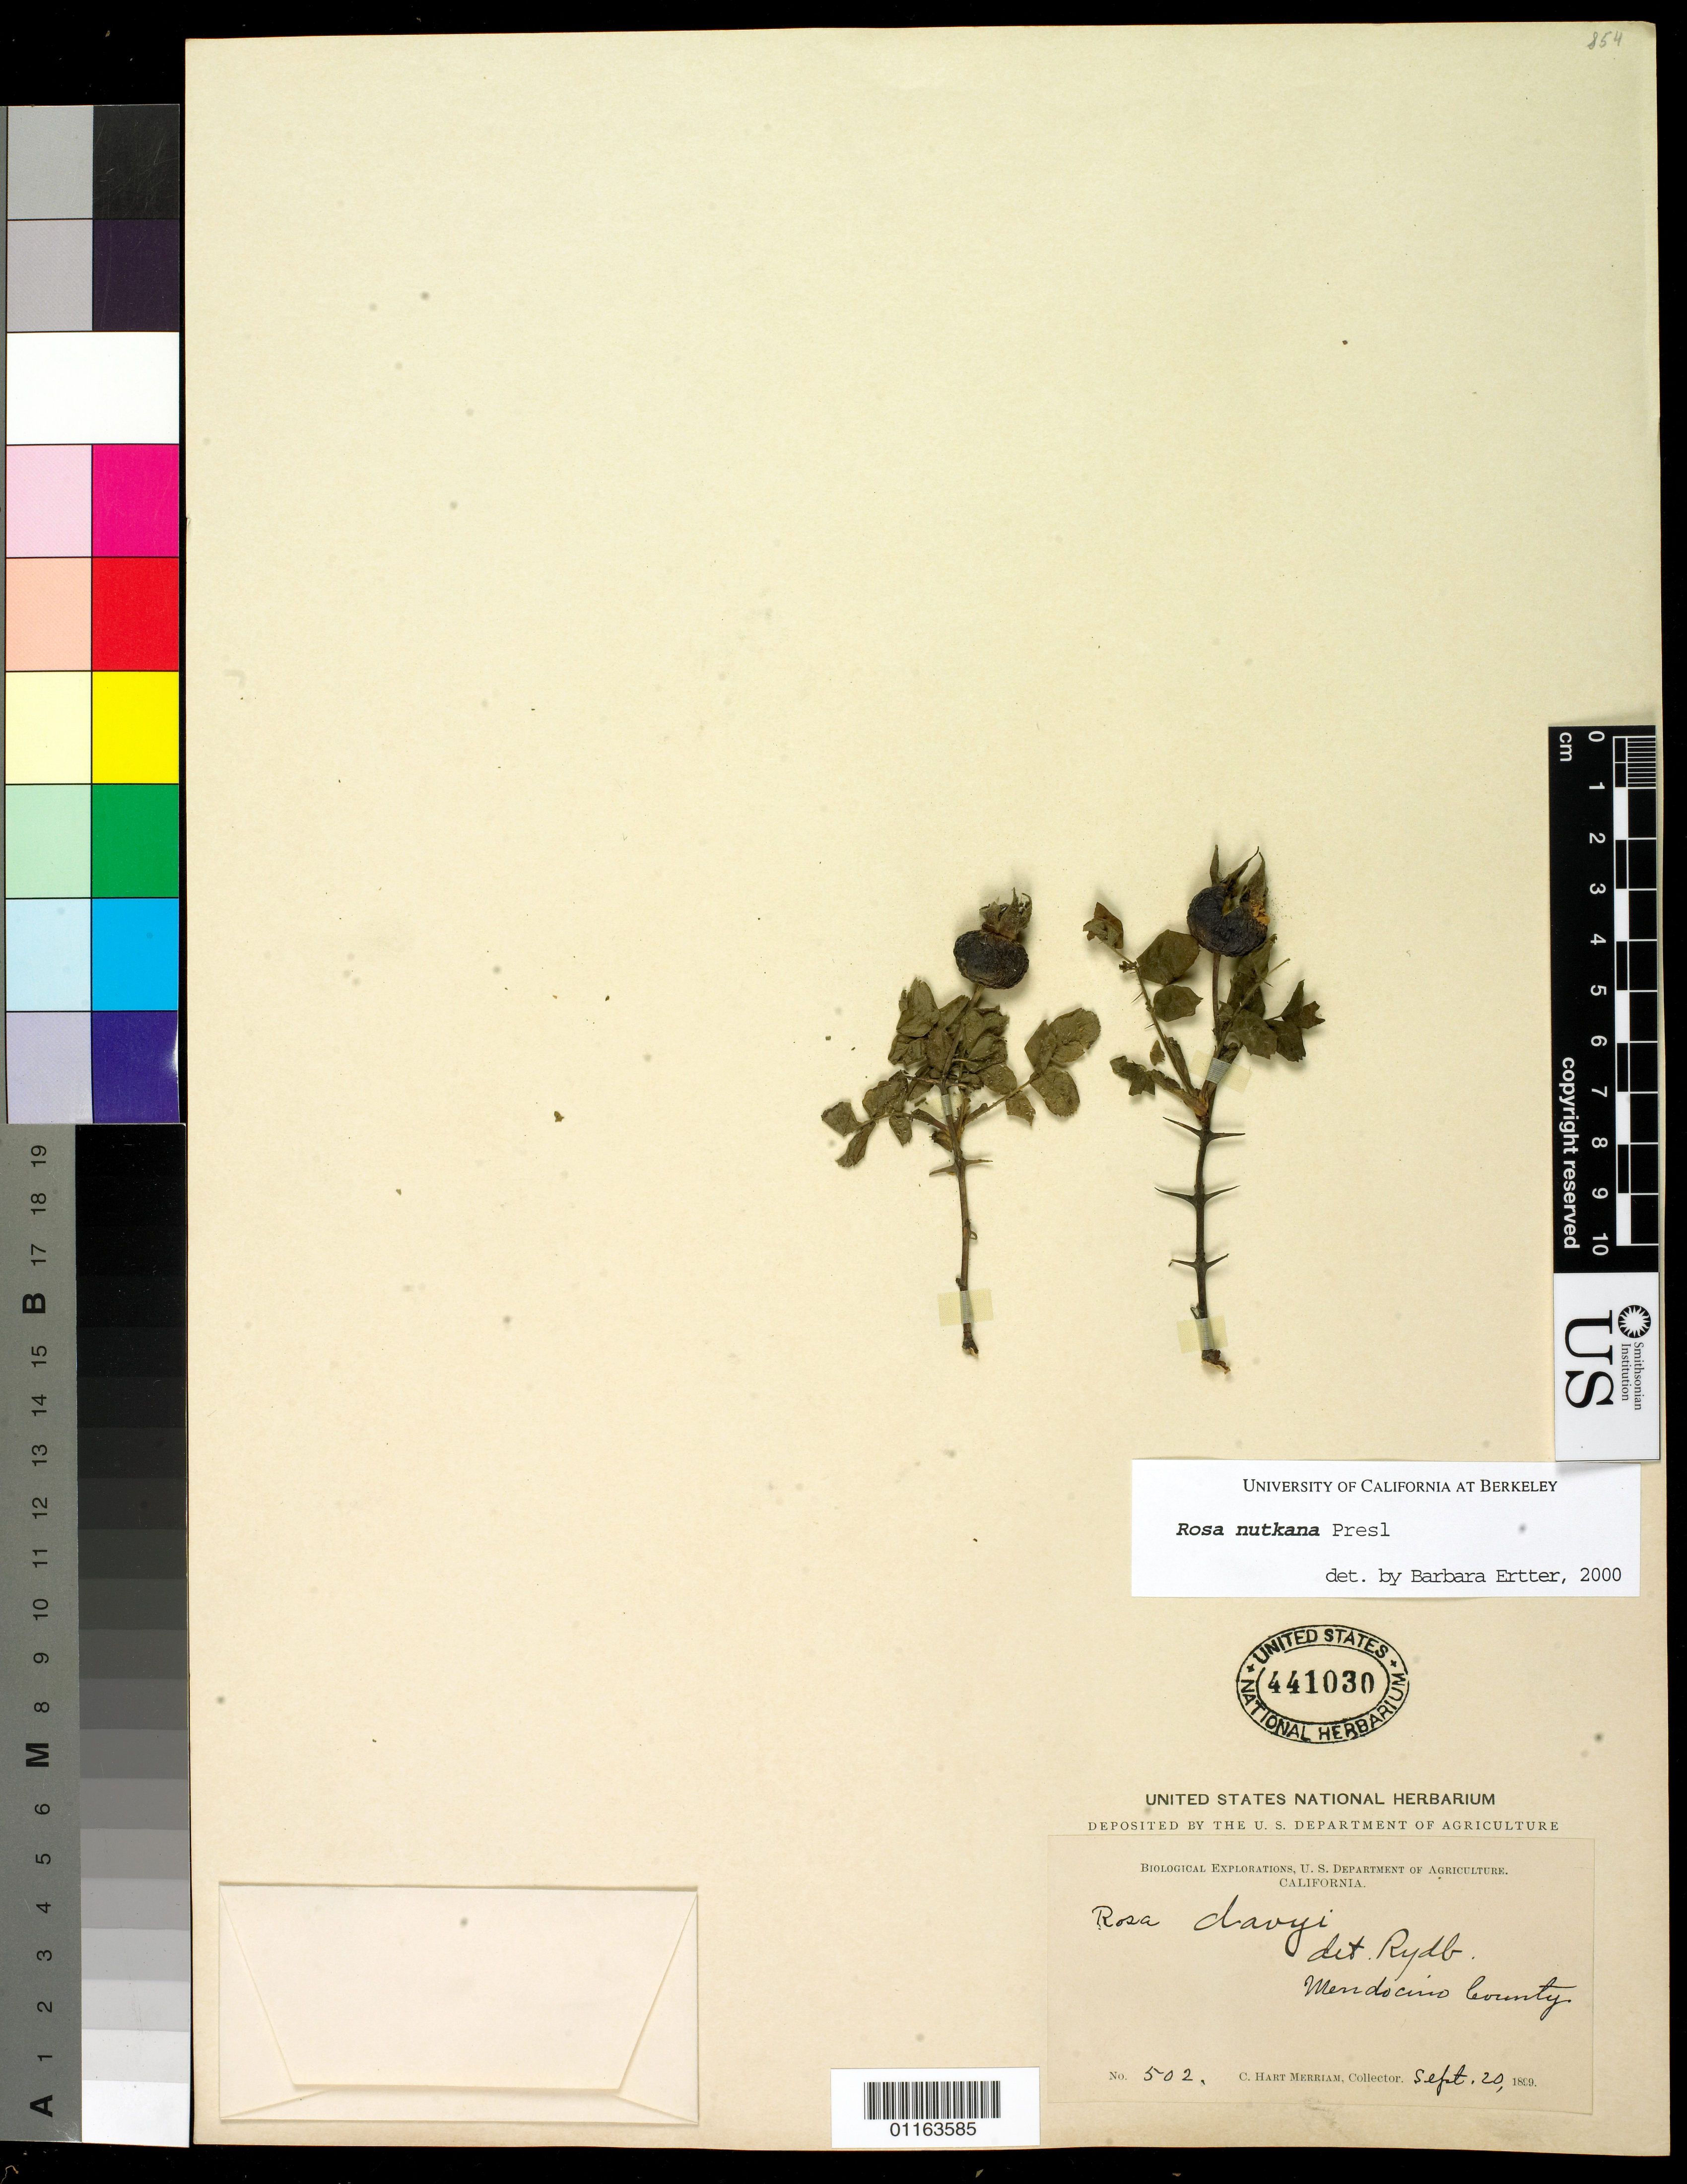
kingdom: Plantae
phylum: Tracheophyta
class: Magnoliopsida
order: Rosales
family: Rosaceae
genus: Rosa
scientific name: Rosa nutkana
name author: C. Presl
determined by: Ertter, Barbara J.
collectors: C. Merriam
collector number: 502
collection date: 1899-09-20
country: United States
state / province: California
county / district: Mendocino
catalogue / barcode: US 441030